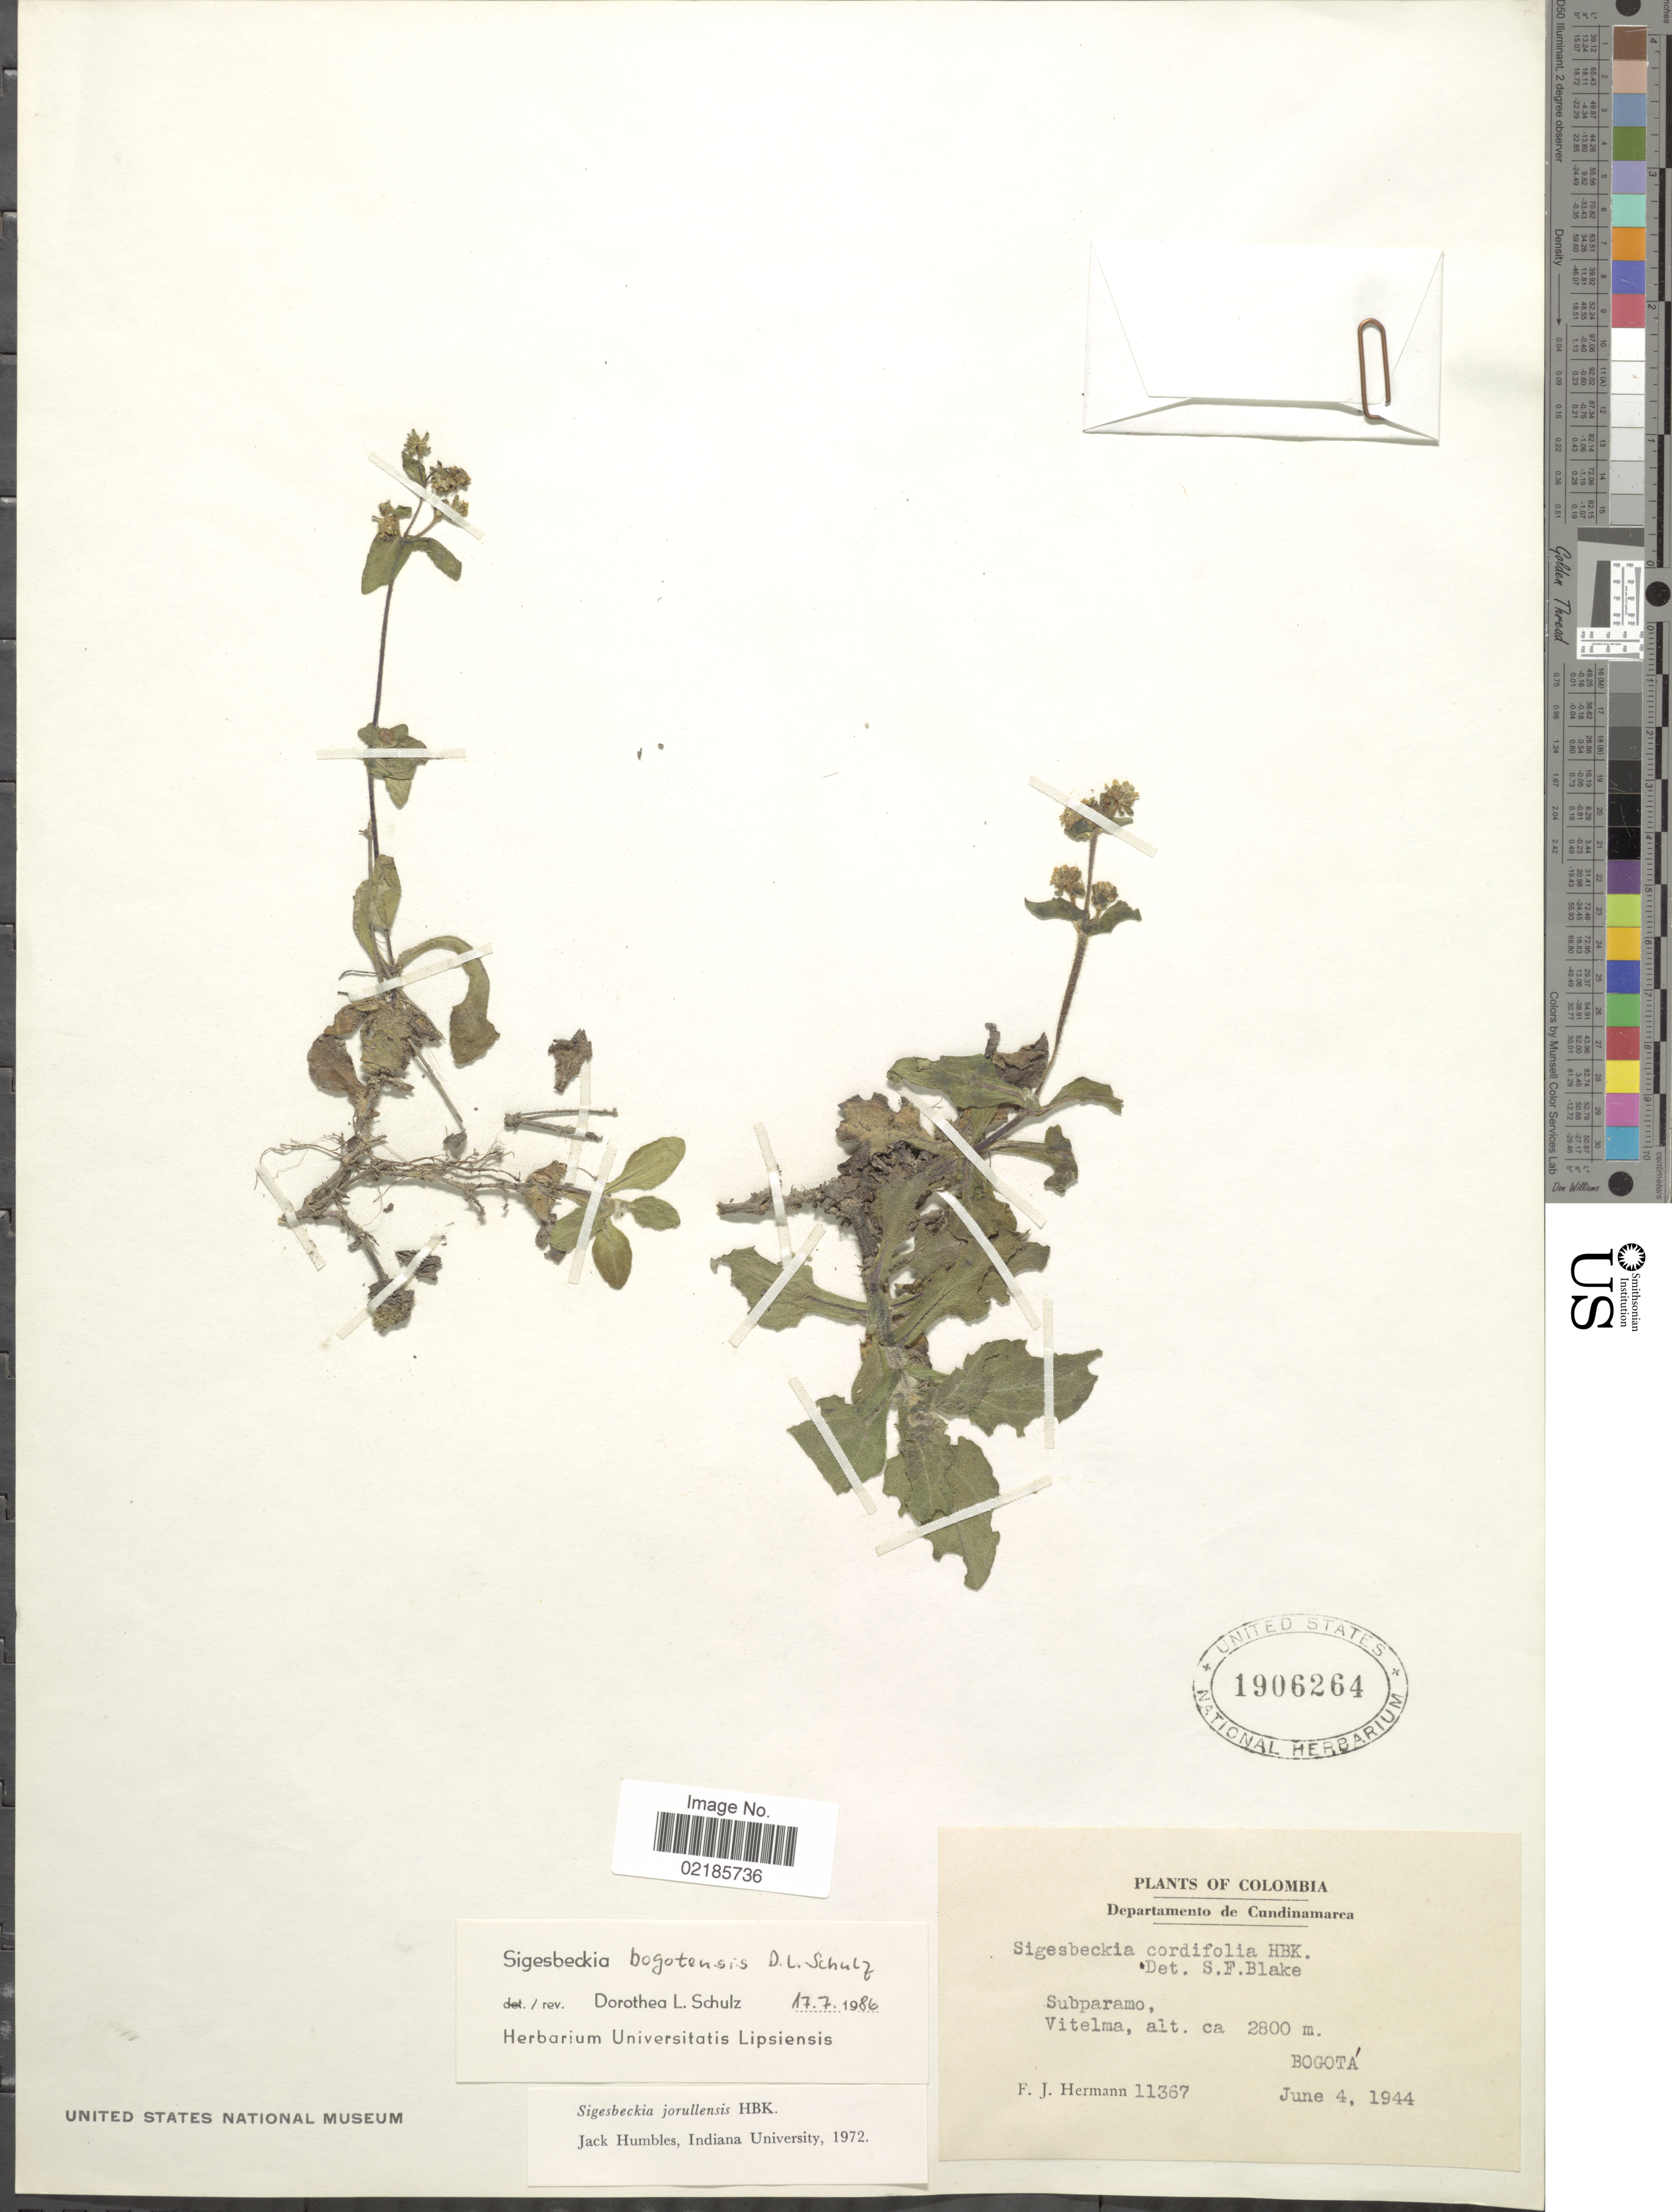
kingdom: Plantae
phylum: Tracheophyta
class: Magnoliopsida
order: Asterales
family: Asteraceae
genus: Sigesbeckia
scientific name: Sigesbeckia jorullensis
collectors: F. J. Hermann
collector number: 11367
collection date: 1944-06-04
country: Colombia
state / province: Cundinamarca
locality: Subparamo, Vitelma, Bogotá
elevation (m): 2800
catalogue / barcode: US 1906264